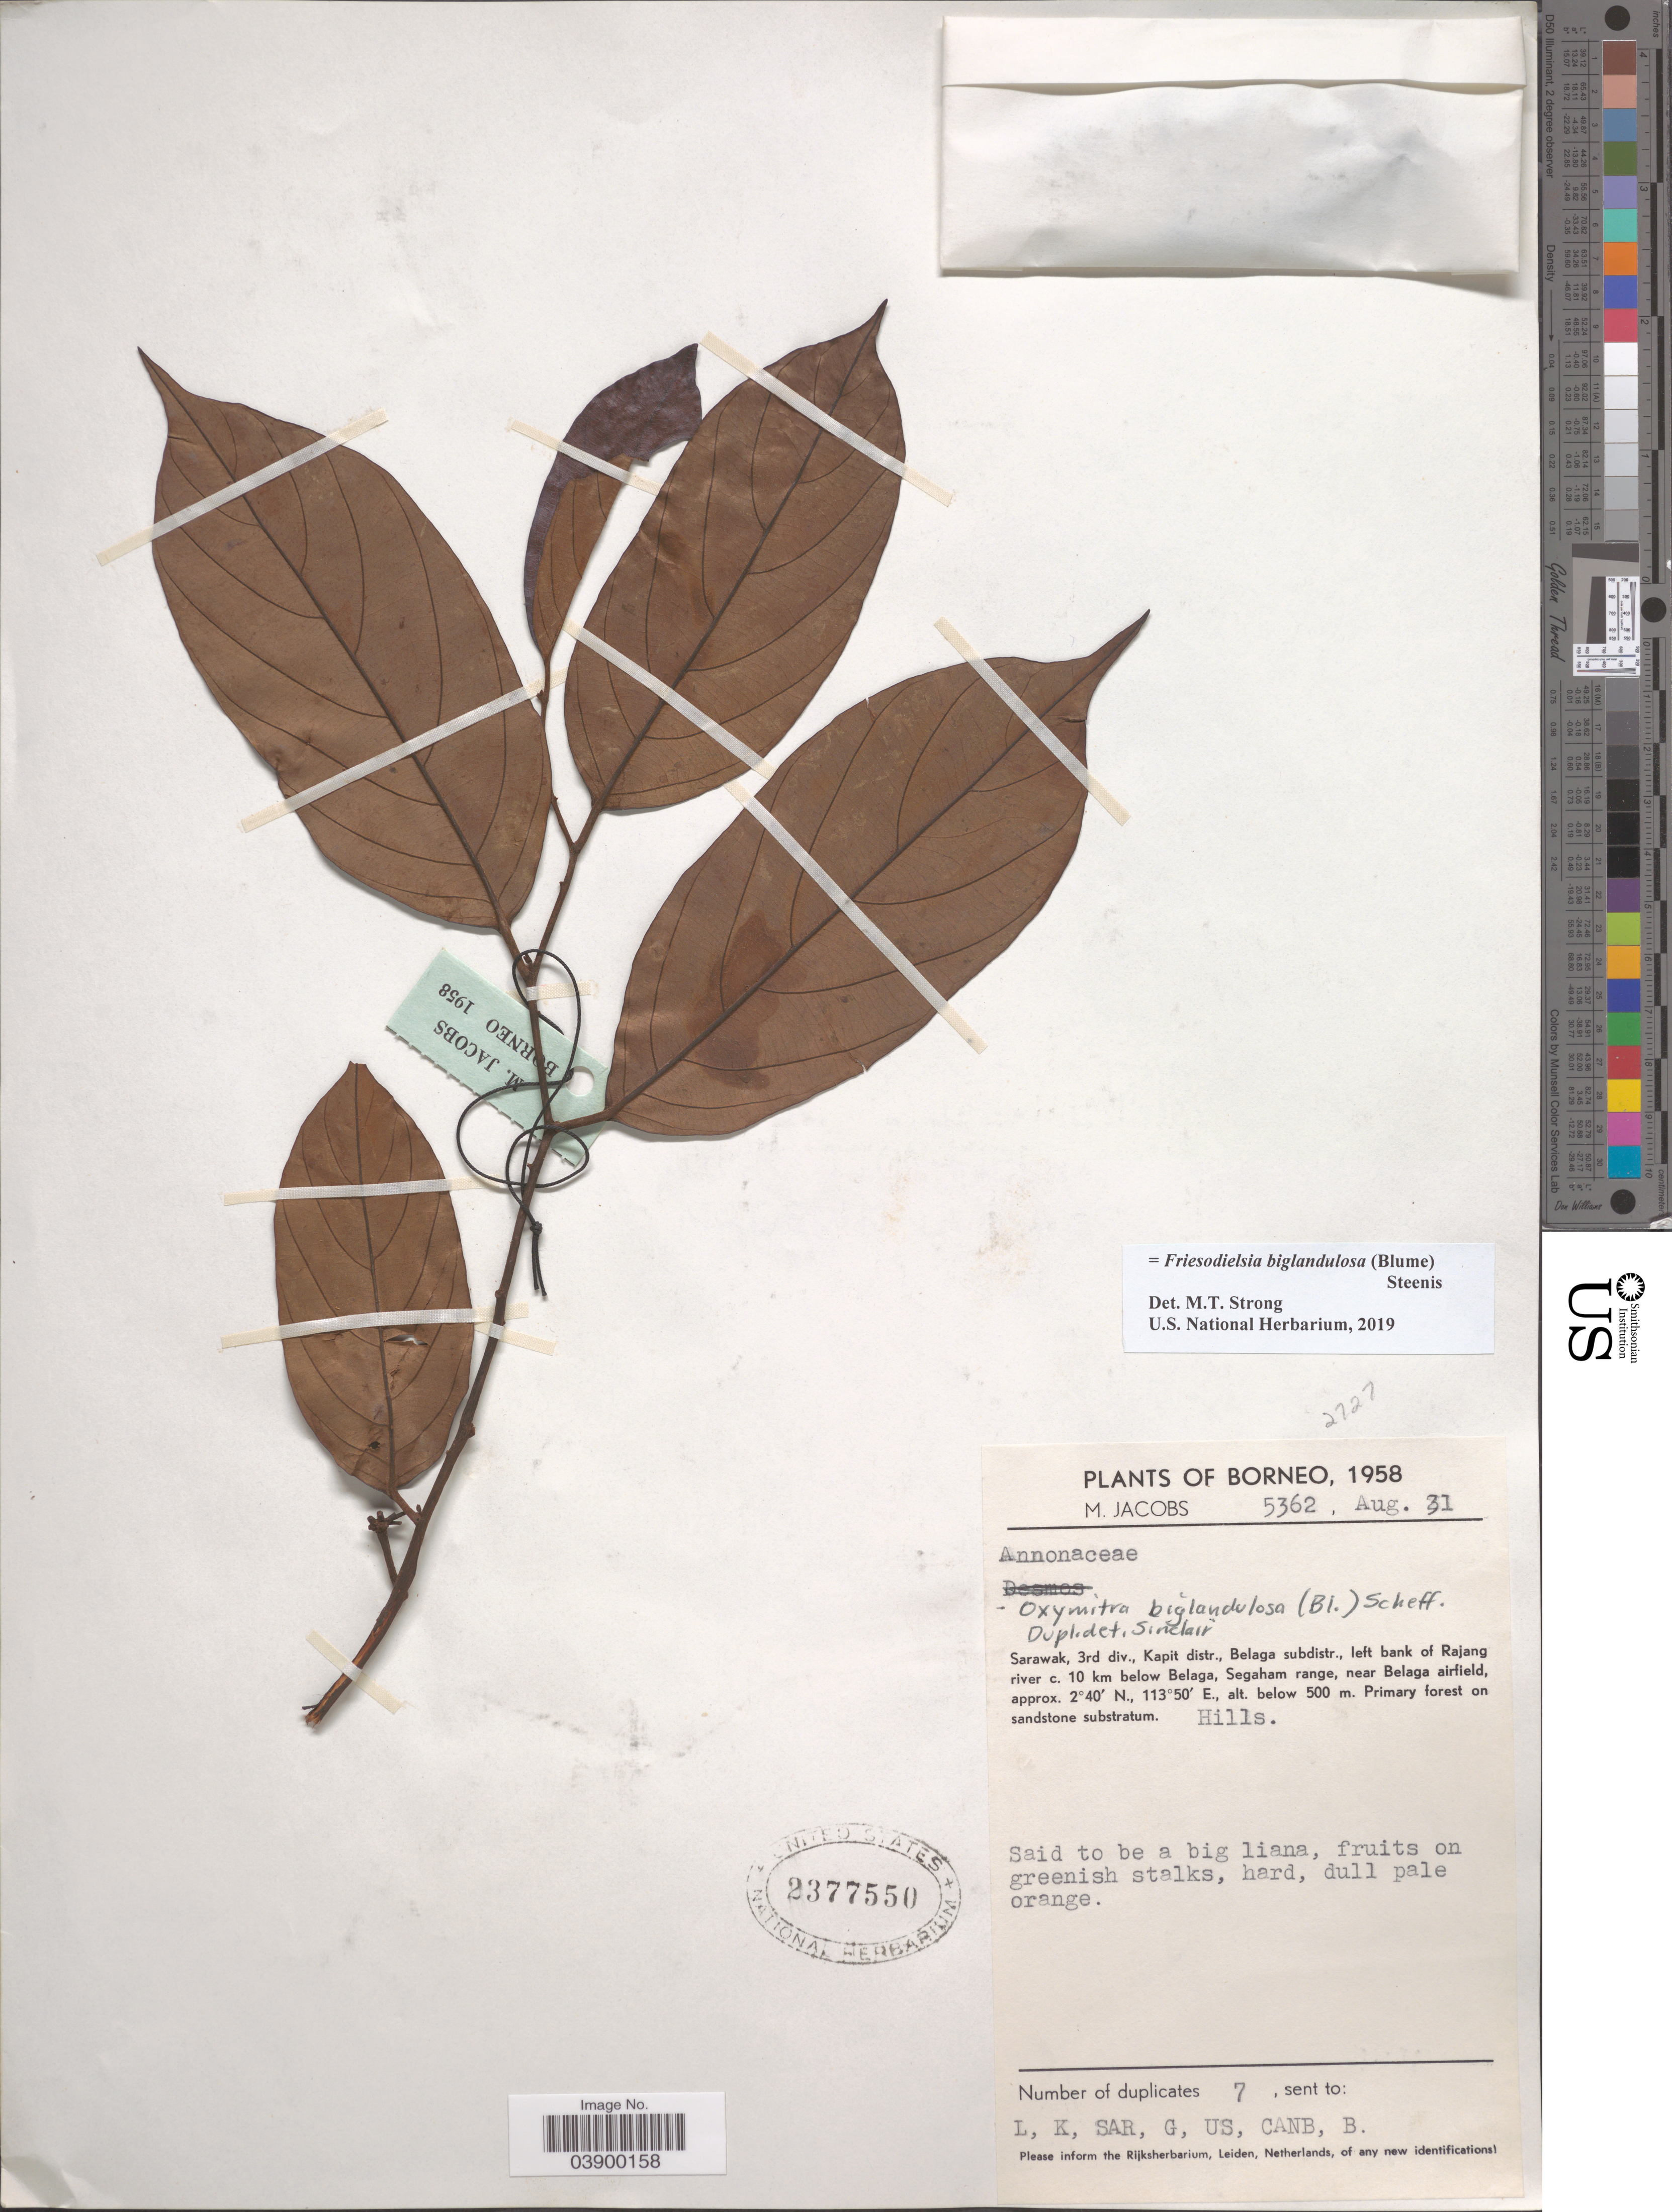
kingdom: Plantae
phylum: Tracheophyta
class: Magnoliopsida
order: Magnoliales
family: Annonaceae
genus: Friesodielsia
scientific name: Friesodielsia biglandulosa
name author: (Blume) Steenis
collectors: M. Jacobs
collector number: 5362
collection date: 1958-08-31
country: Malaysia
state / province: Sarawak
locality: Borneo. 3rd div., Kapit distr., Belaga subdistr., left bank of Rajang river c. 10 km below Belaga, Segaham range, near Belaga airfield.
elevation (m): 500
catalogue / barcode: US 2377550